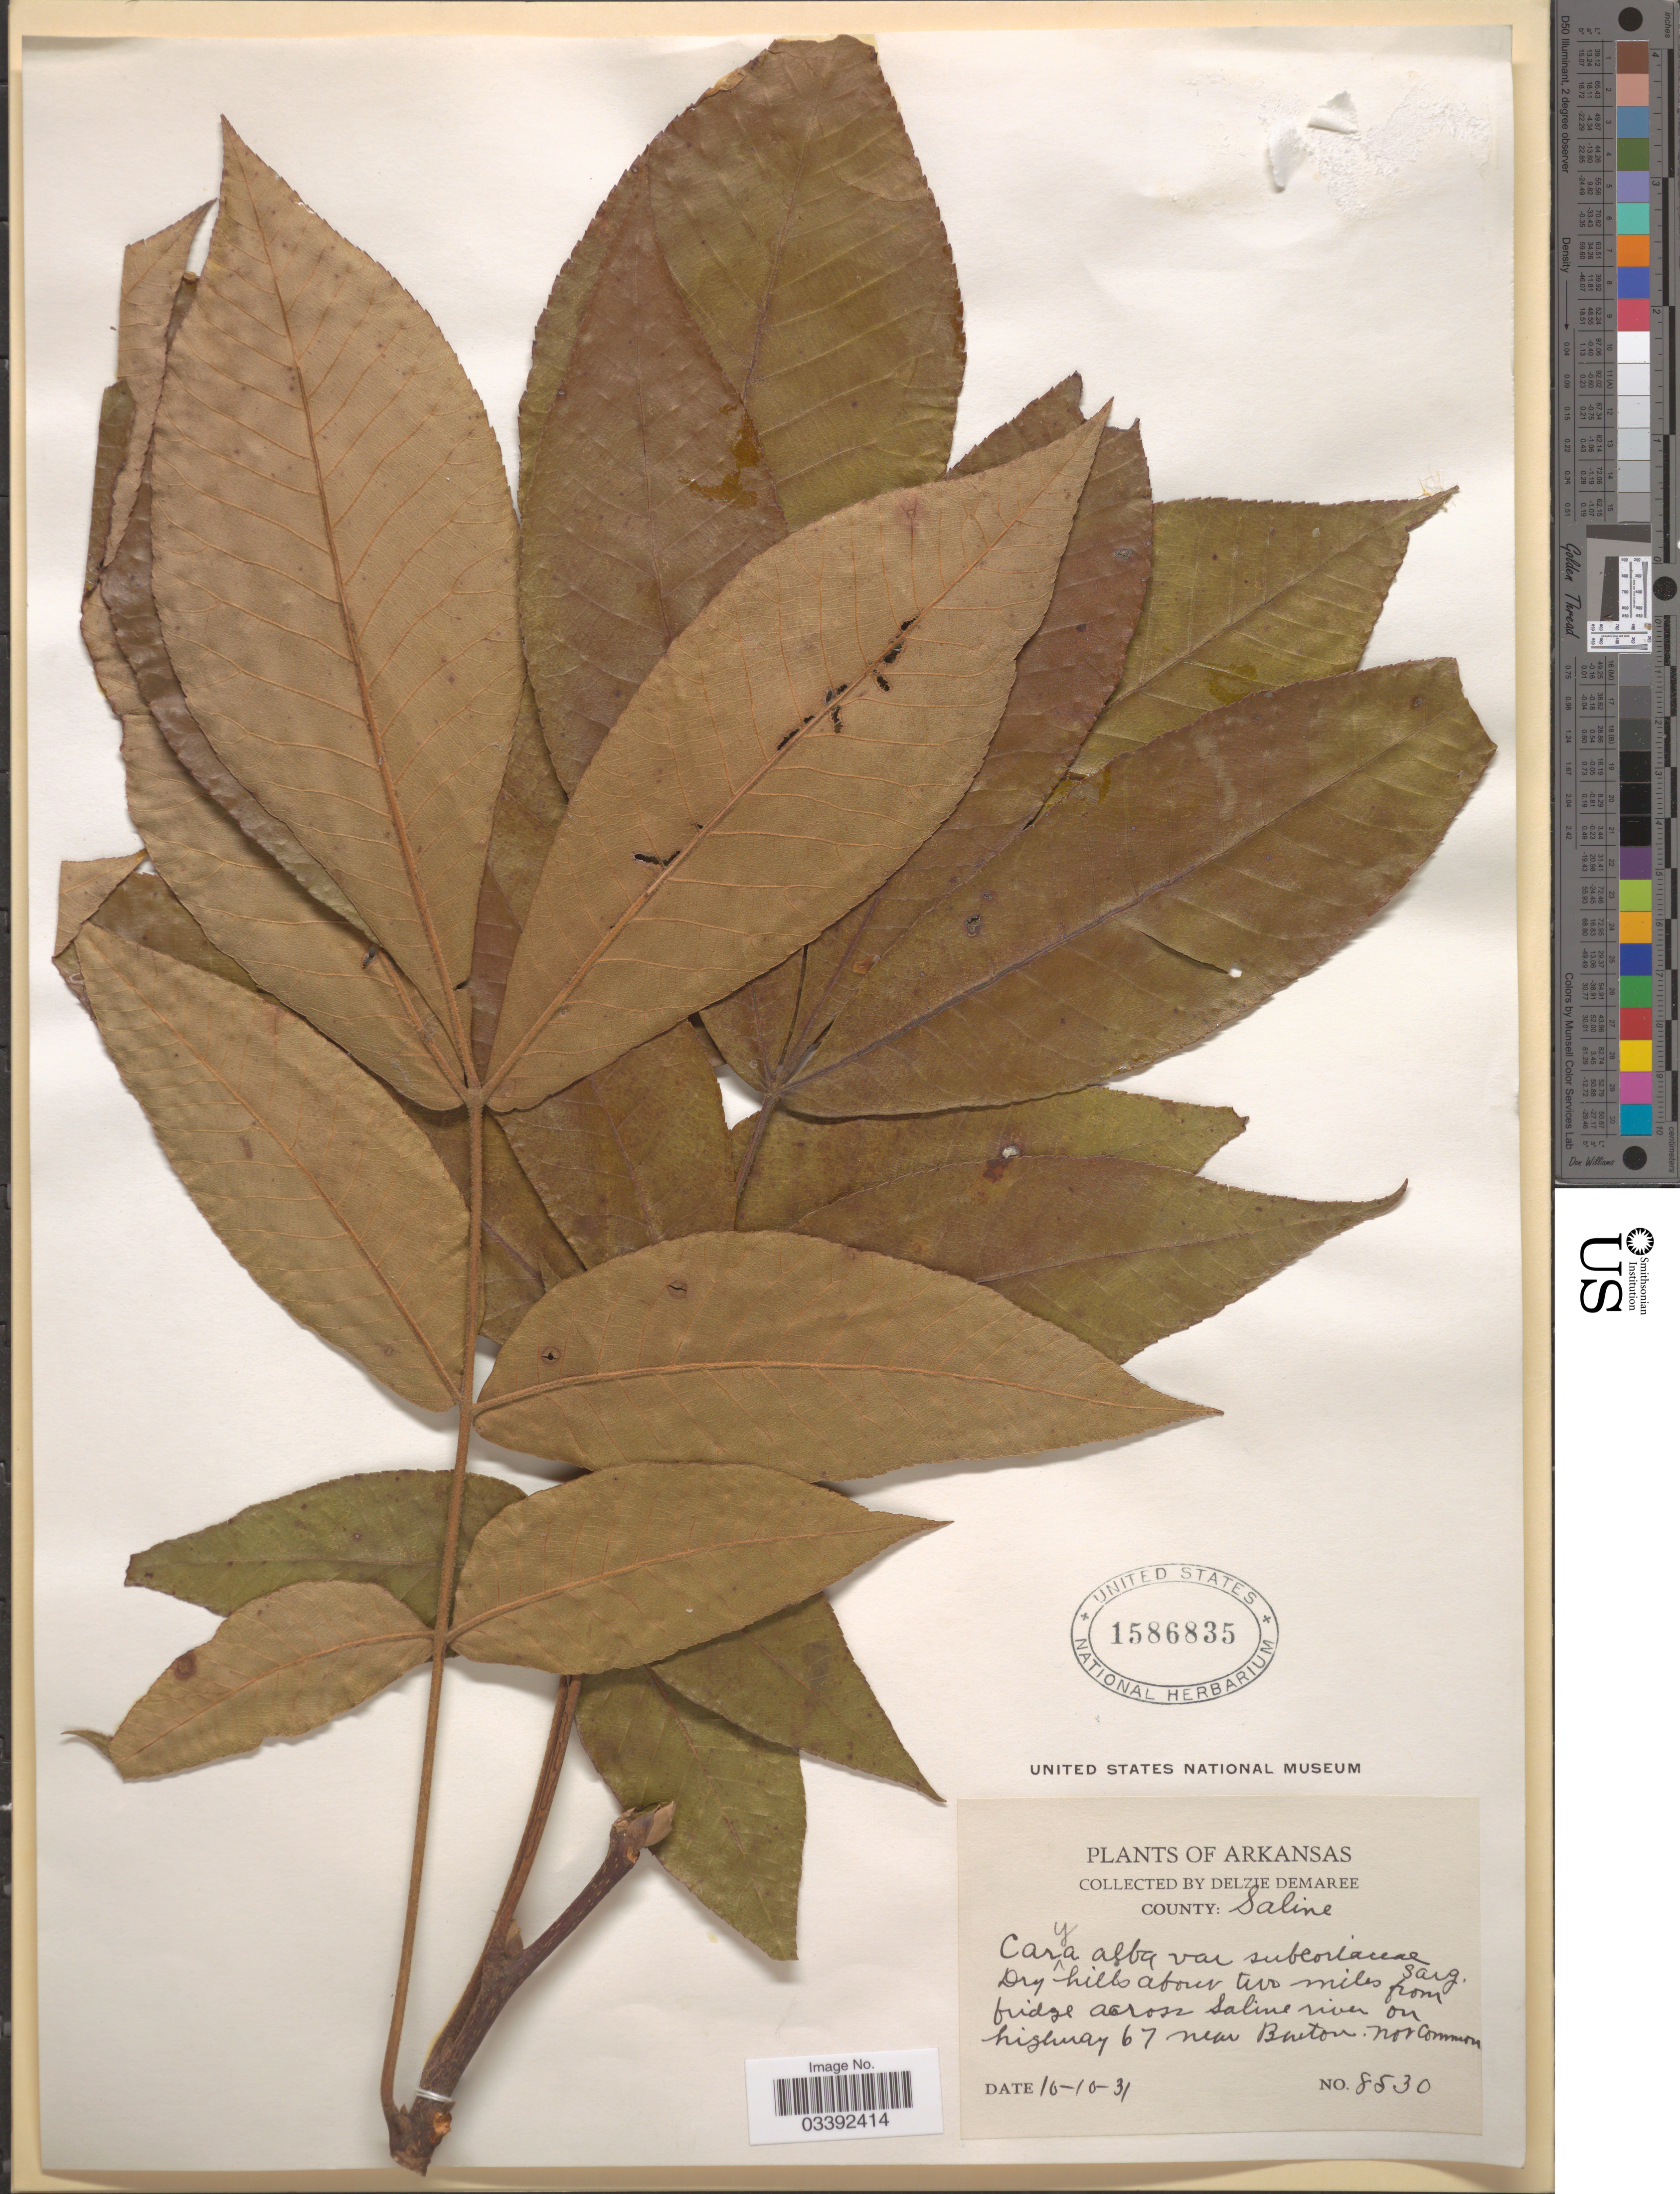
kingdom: Plantae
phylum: Tracheophyta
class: Magnoliopsida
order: Fagales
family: Juglandaceae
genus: Carya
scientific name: Carya tomentosa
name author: (Lam.) Nutt.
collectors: D. Demaree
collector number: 8530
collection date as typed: Transcribed d/m/y: 10/10/31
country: United States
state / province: Arkansas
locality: County: Saline. Dry hills about two miles from bridge across Saline river on highway 67 near Burton.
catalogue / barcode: US 1586835